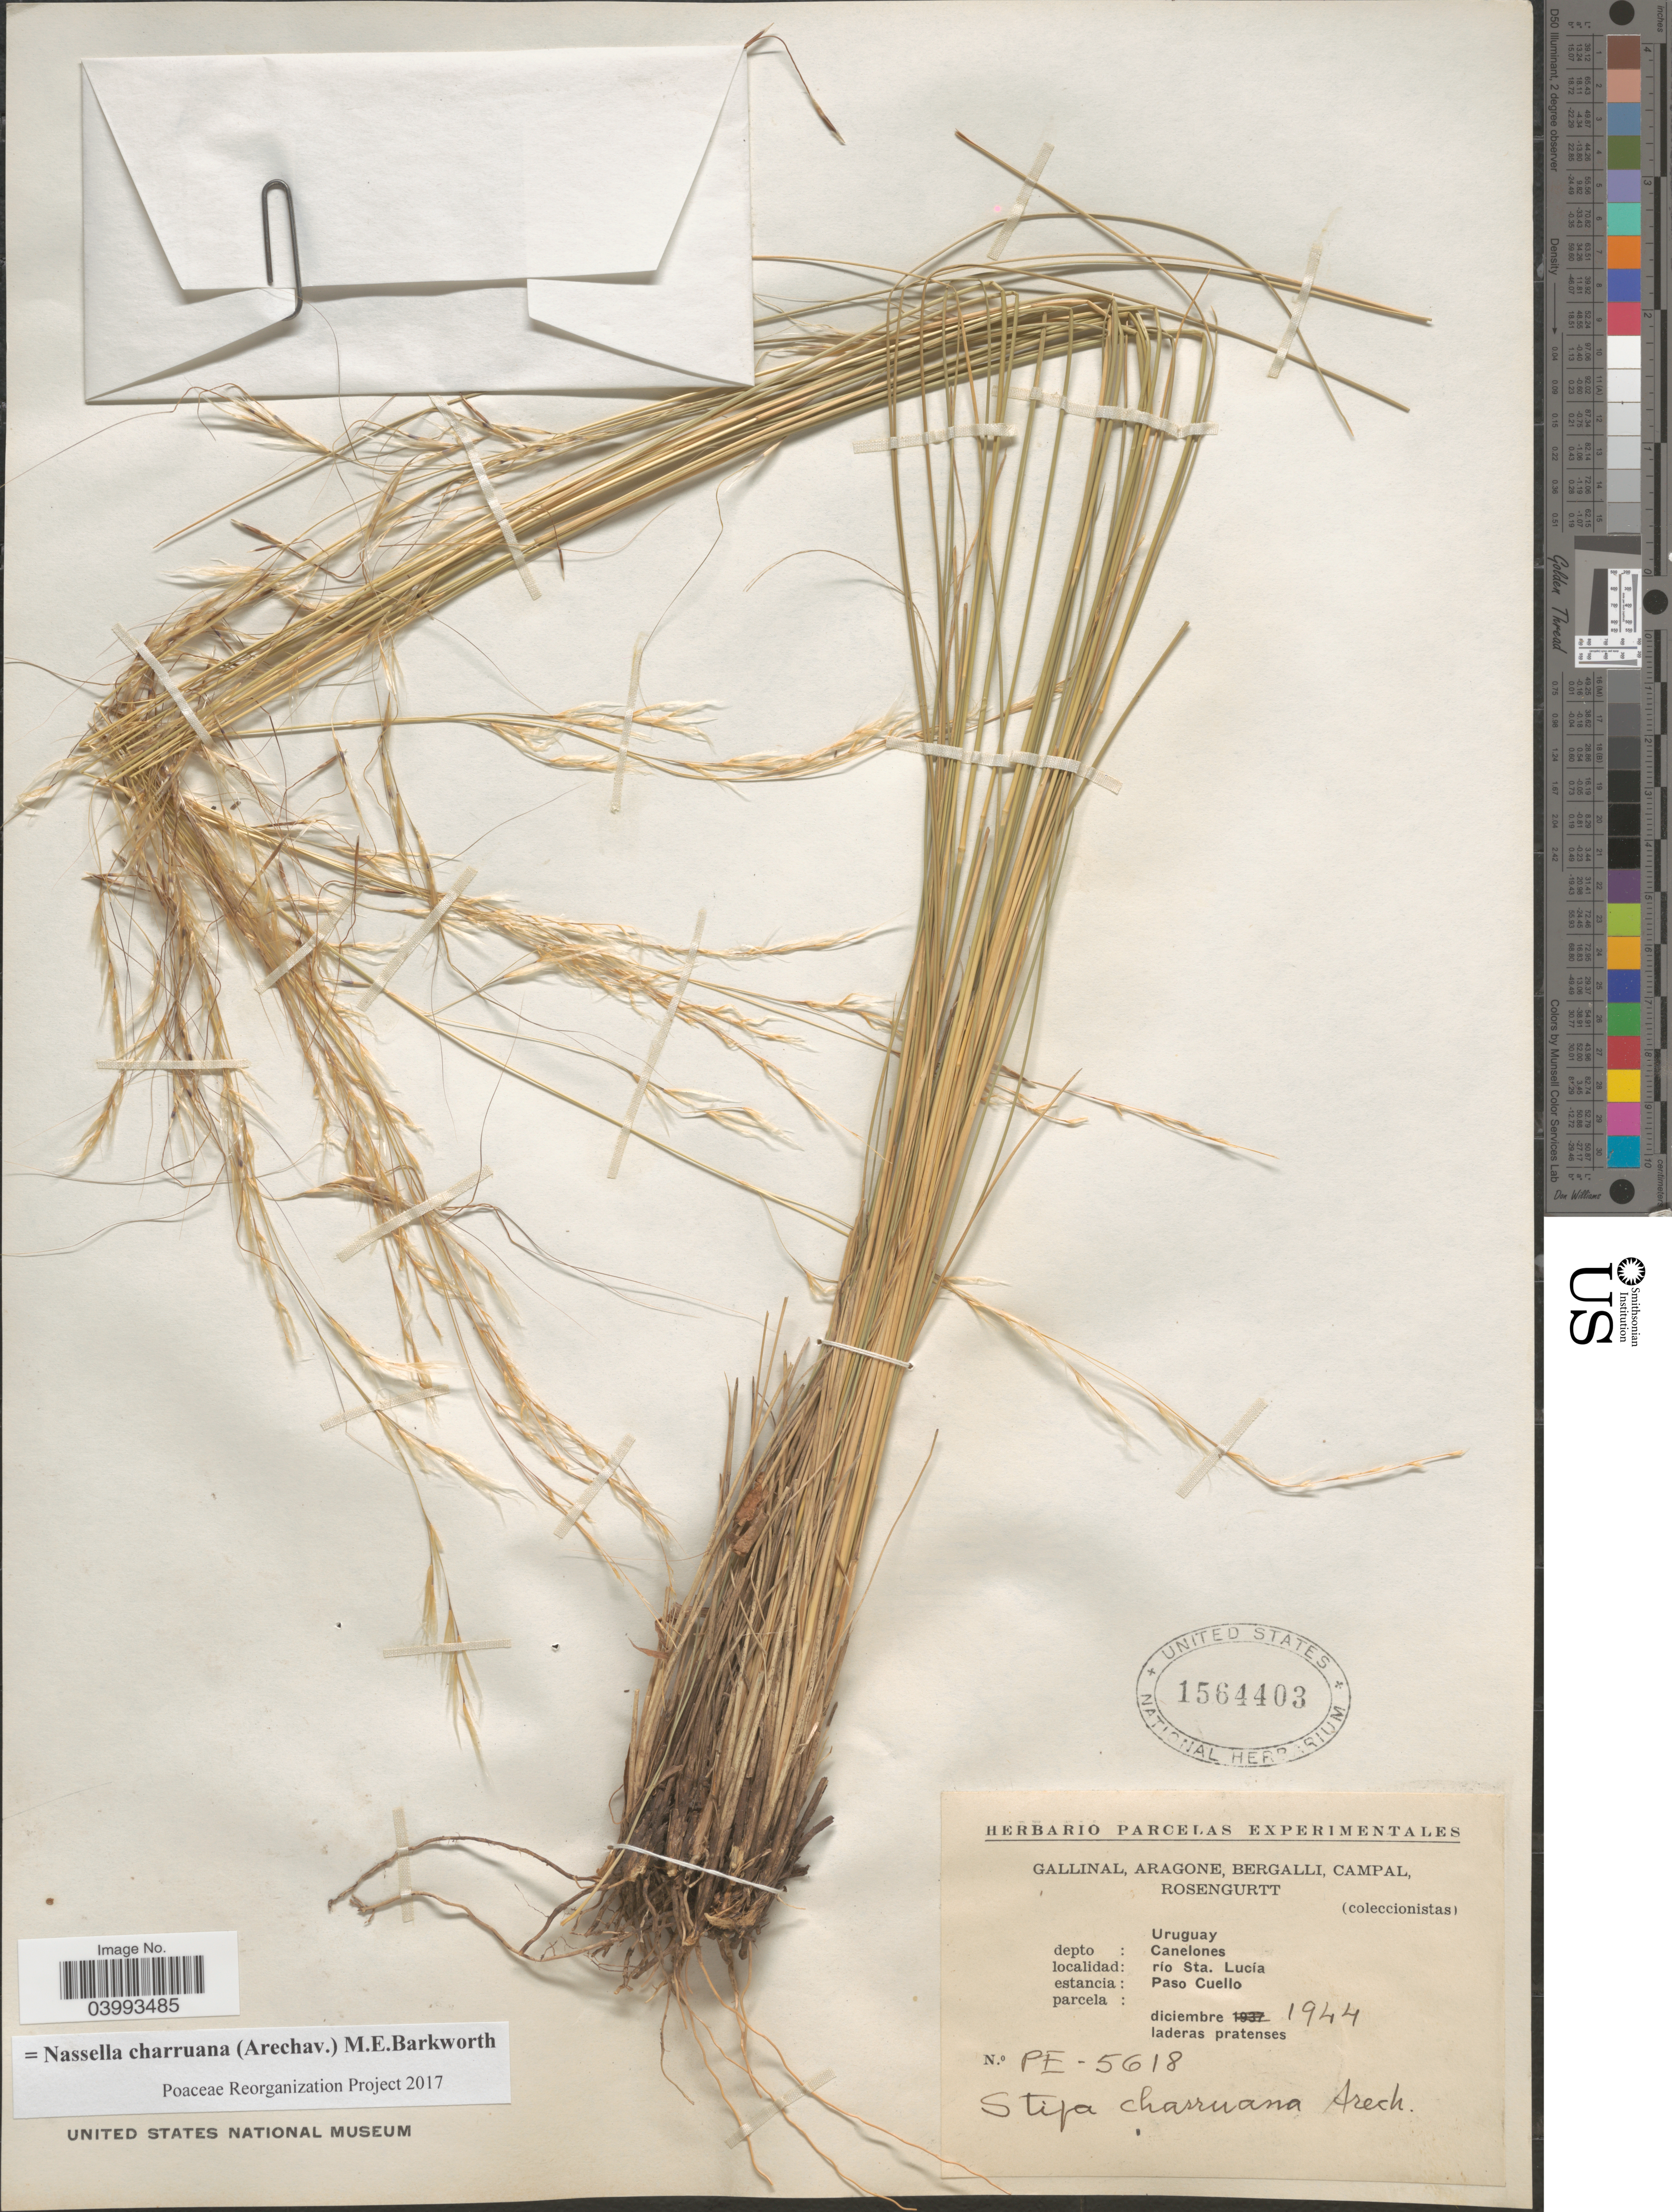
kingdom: Plantae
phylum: Tracheophyta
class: Liliopsida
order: Poales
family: Poaceae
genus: Nassella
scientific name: Nassella charruana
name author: (Arechav.) Barkworth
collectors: -. Gallinal, -- Aragone, -- Bergalli, -- Campal & Rosengurtt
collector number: PE - 5618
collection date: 1944-12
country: Uruguay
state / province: Canelones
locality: Depto: Canelones. Río Sta. Lucía. Estancia: Paso Cuello.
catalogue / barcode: US 1564403